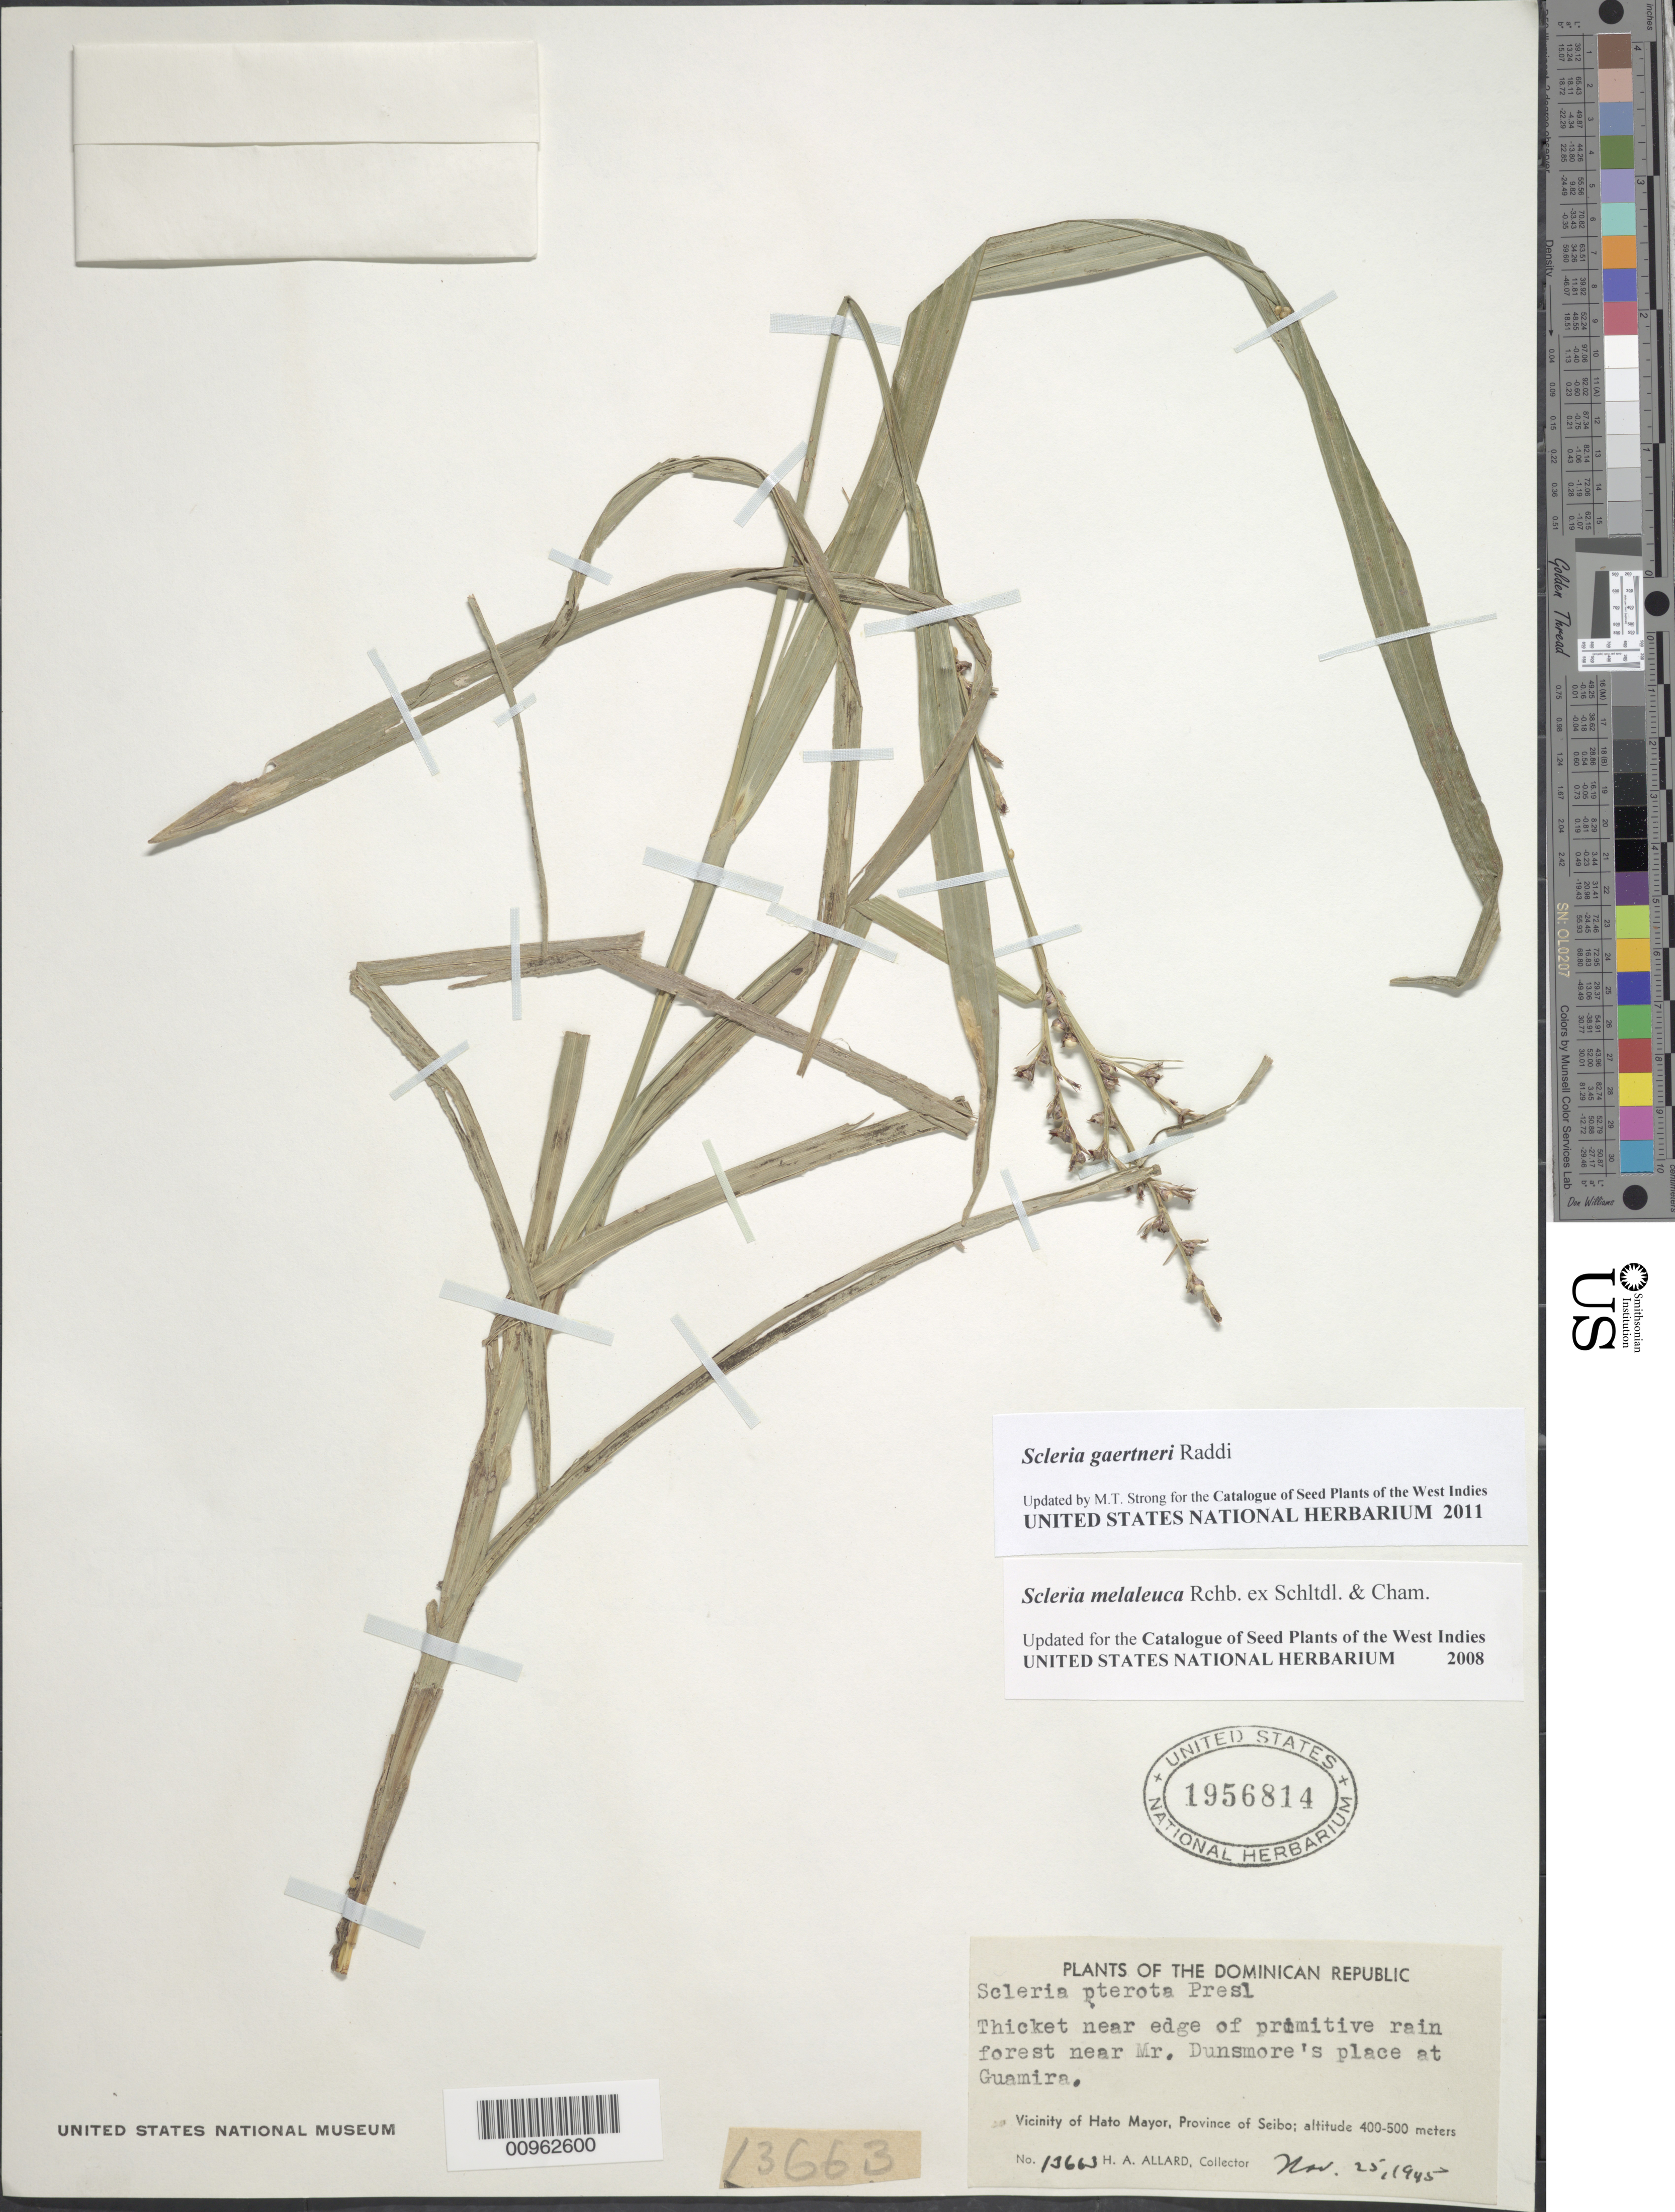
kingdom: Plantae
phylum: Tracheophyta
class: Liliopsida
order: Poales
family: Cyperaceae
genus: Scleria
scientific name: Scleria gaertneri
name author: Raddi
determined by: Strong, M. T., (US), Smithsonian Institution - National Museum of Natural History (UNITED STATES)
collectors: H. A. Allard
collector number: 13663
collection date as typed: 25 Nov 1945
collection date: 1945-11-25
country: Dominican Republic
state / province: El Seibo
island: Hispaniola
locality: Vicinity of Hato Mayor, near Mr. Dunsmore's place at Guamira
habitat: Thicket near edge of primitive rainforest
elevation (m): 400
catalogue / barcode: US 1956814